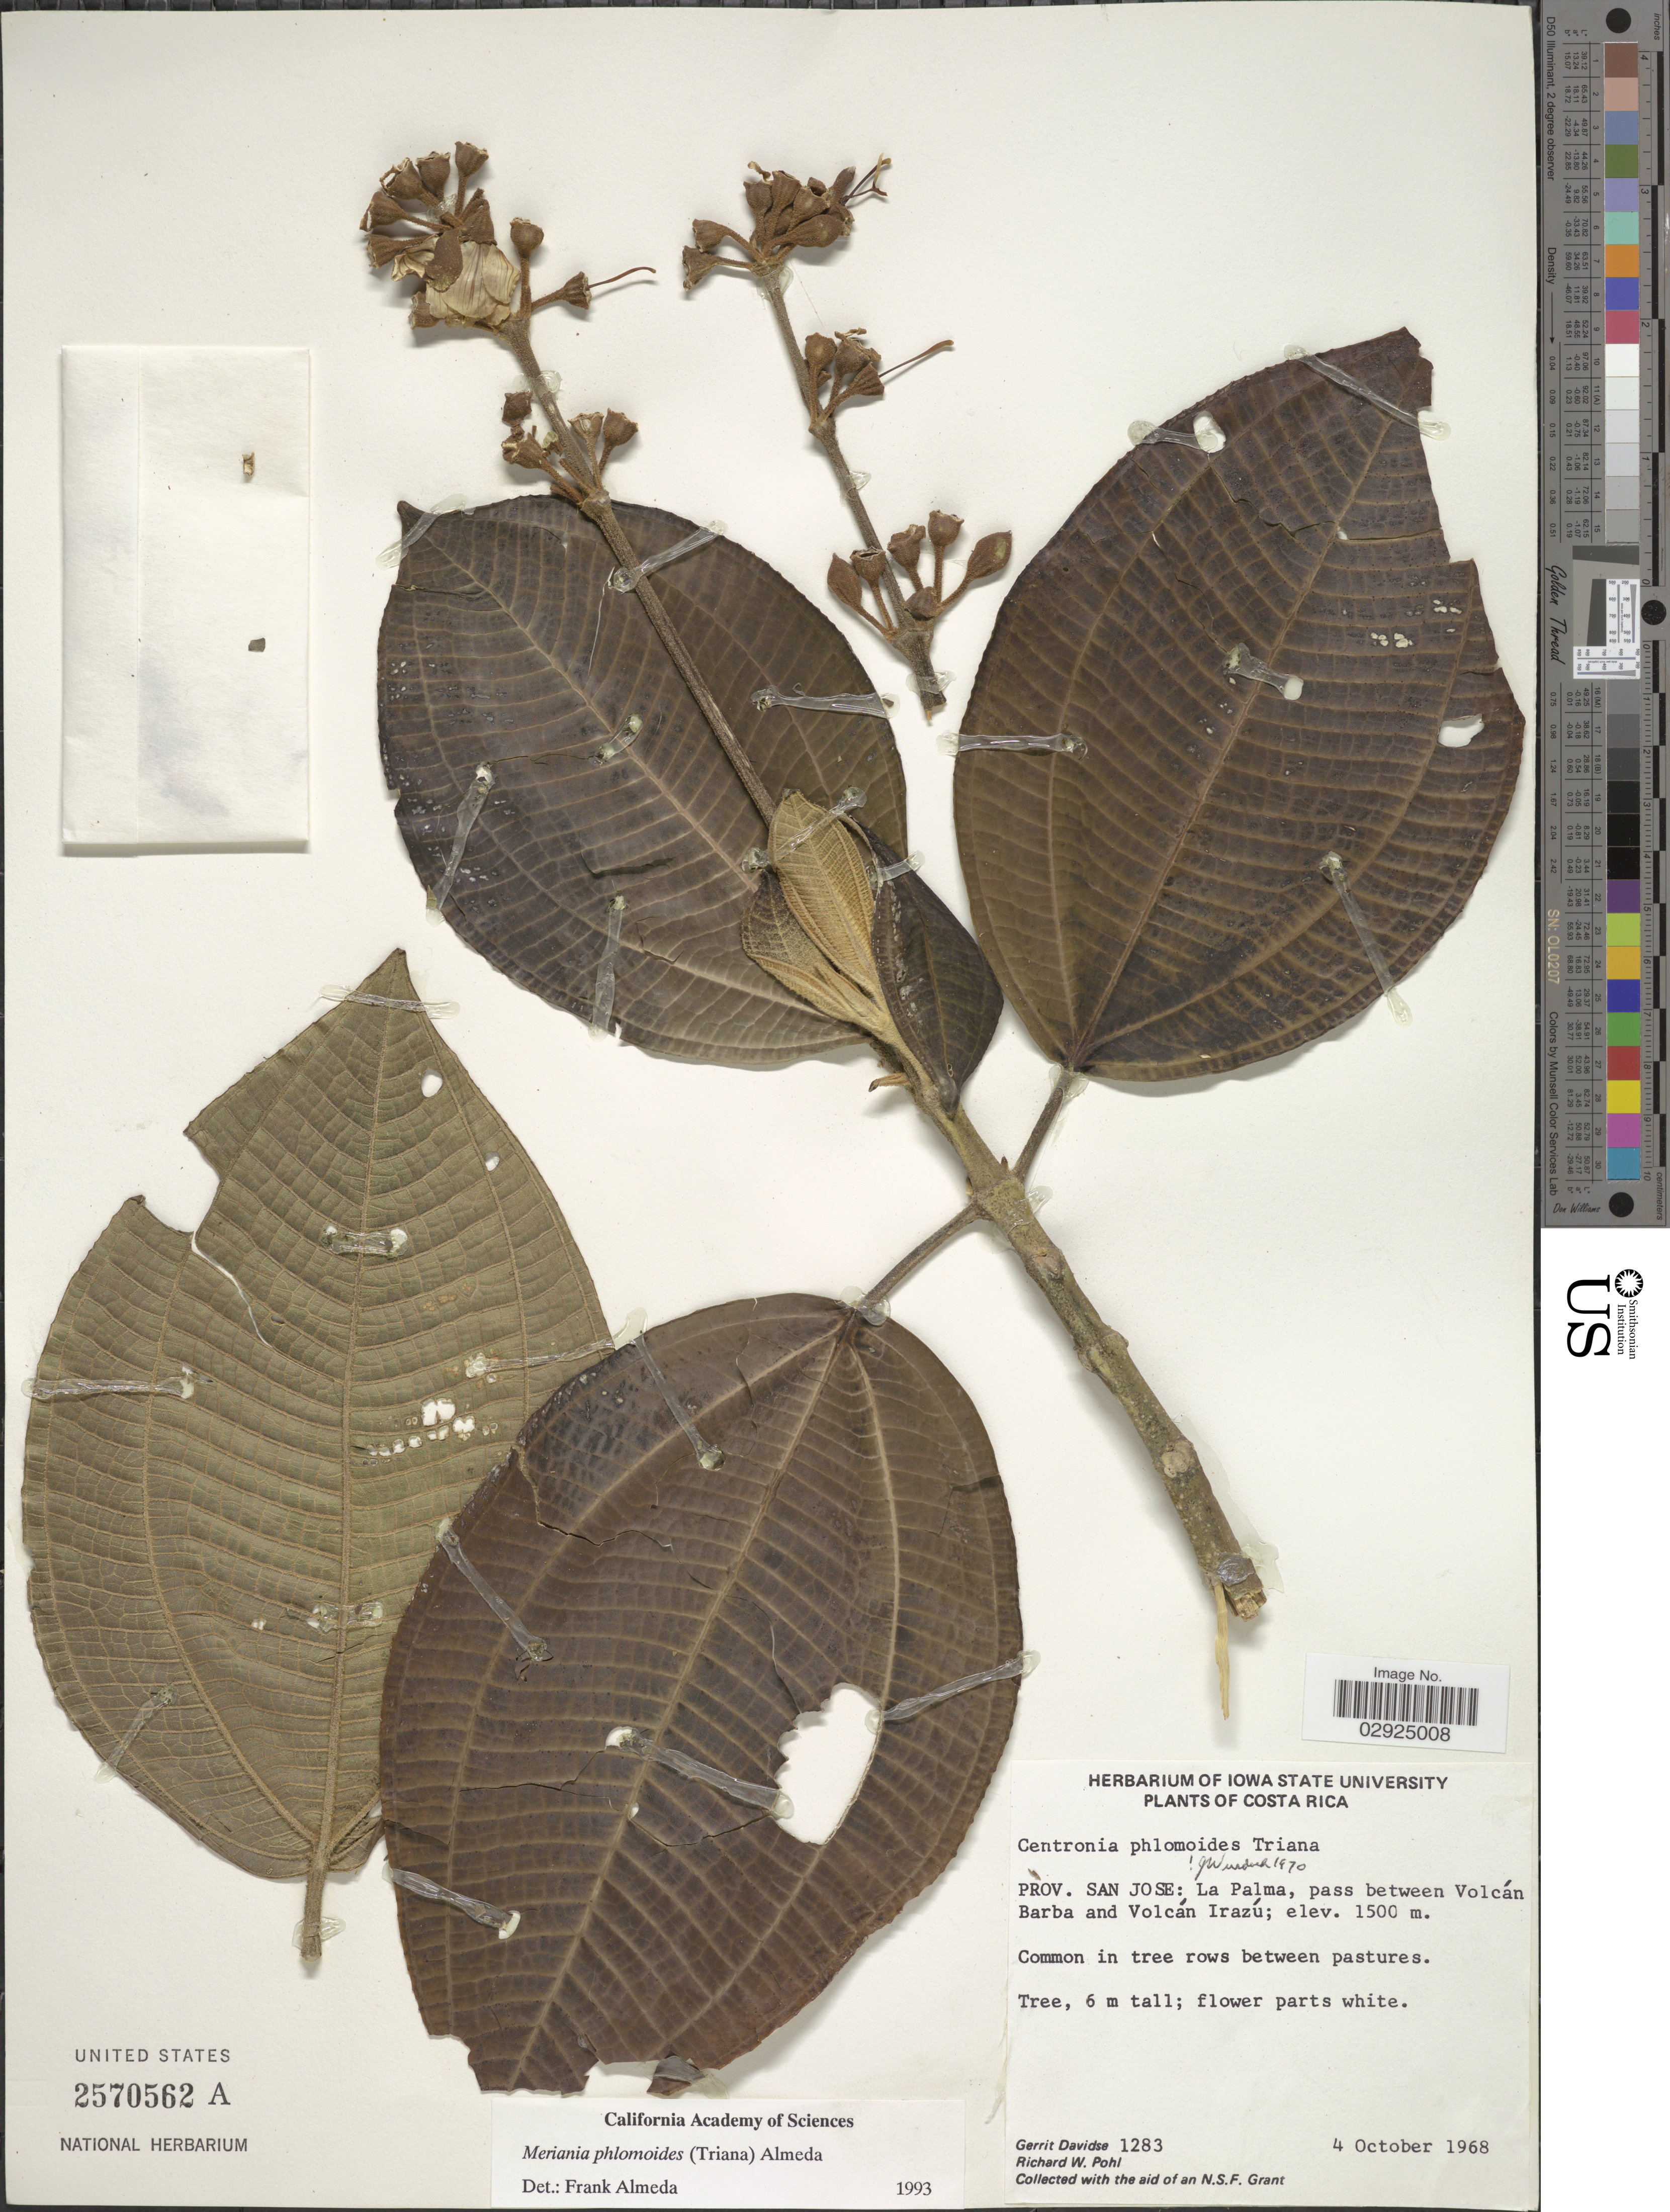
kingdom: Plantae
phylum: Tracheophyta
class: Magnoliopsida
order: Myrtales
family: Melastomataceae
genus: Meriania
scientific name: Meriania phlomoides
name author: (Triana) Almeda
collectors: G. Davidse & R. W. Pohl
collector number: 1283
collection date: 1968-10-04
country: Costa Rica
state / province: San José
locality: Prov. San Jose: La Palma, pass between Volcán Barba and Volcán Irazú.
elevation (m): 1500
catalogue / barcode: US 2570562A